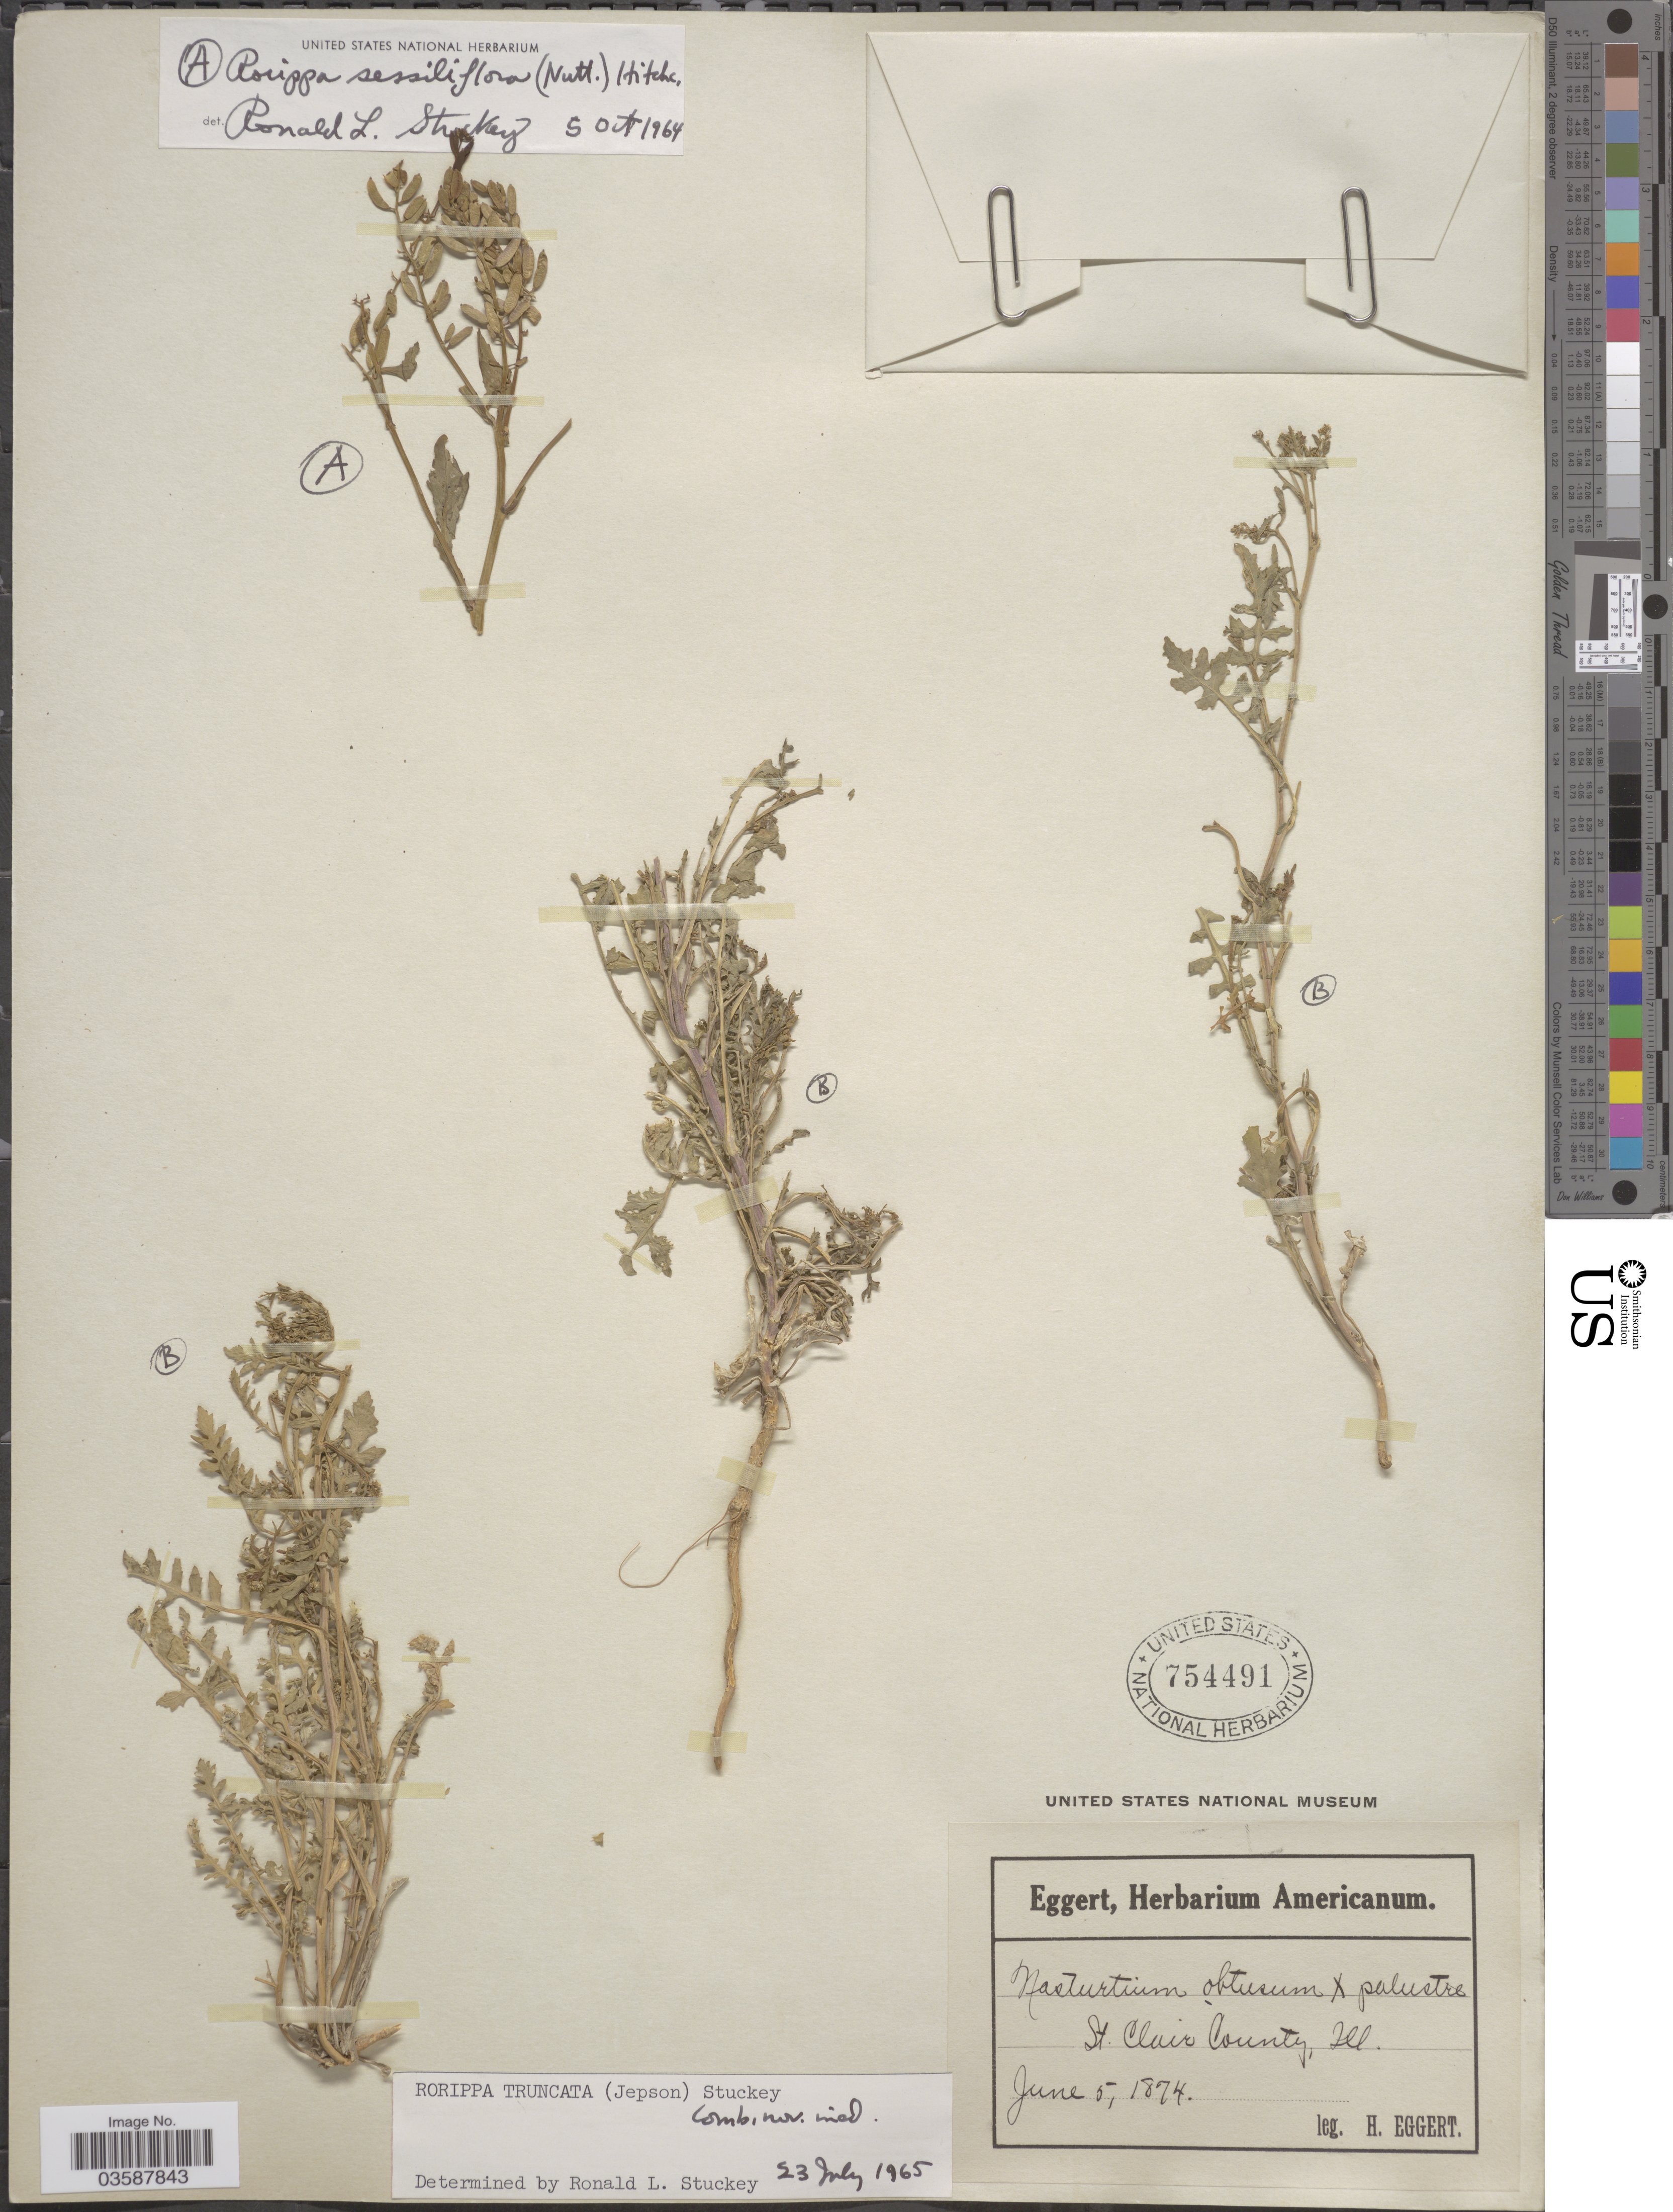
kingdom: Plantae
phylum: Tracheophyta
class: Magnoliopsida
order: Brassicales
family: Brassicaceae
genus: Rorippa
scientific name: Rorippa truncata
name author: (Jeps.) Stuckey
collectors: H. Eggert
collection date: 1874-06-05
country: United States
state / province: Illinois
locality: St. Clair County.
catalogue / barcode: US 754491